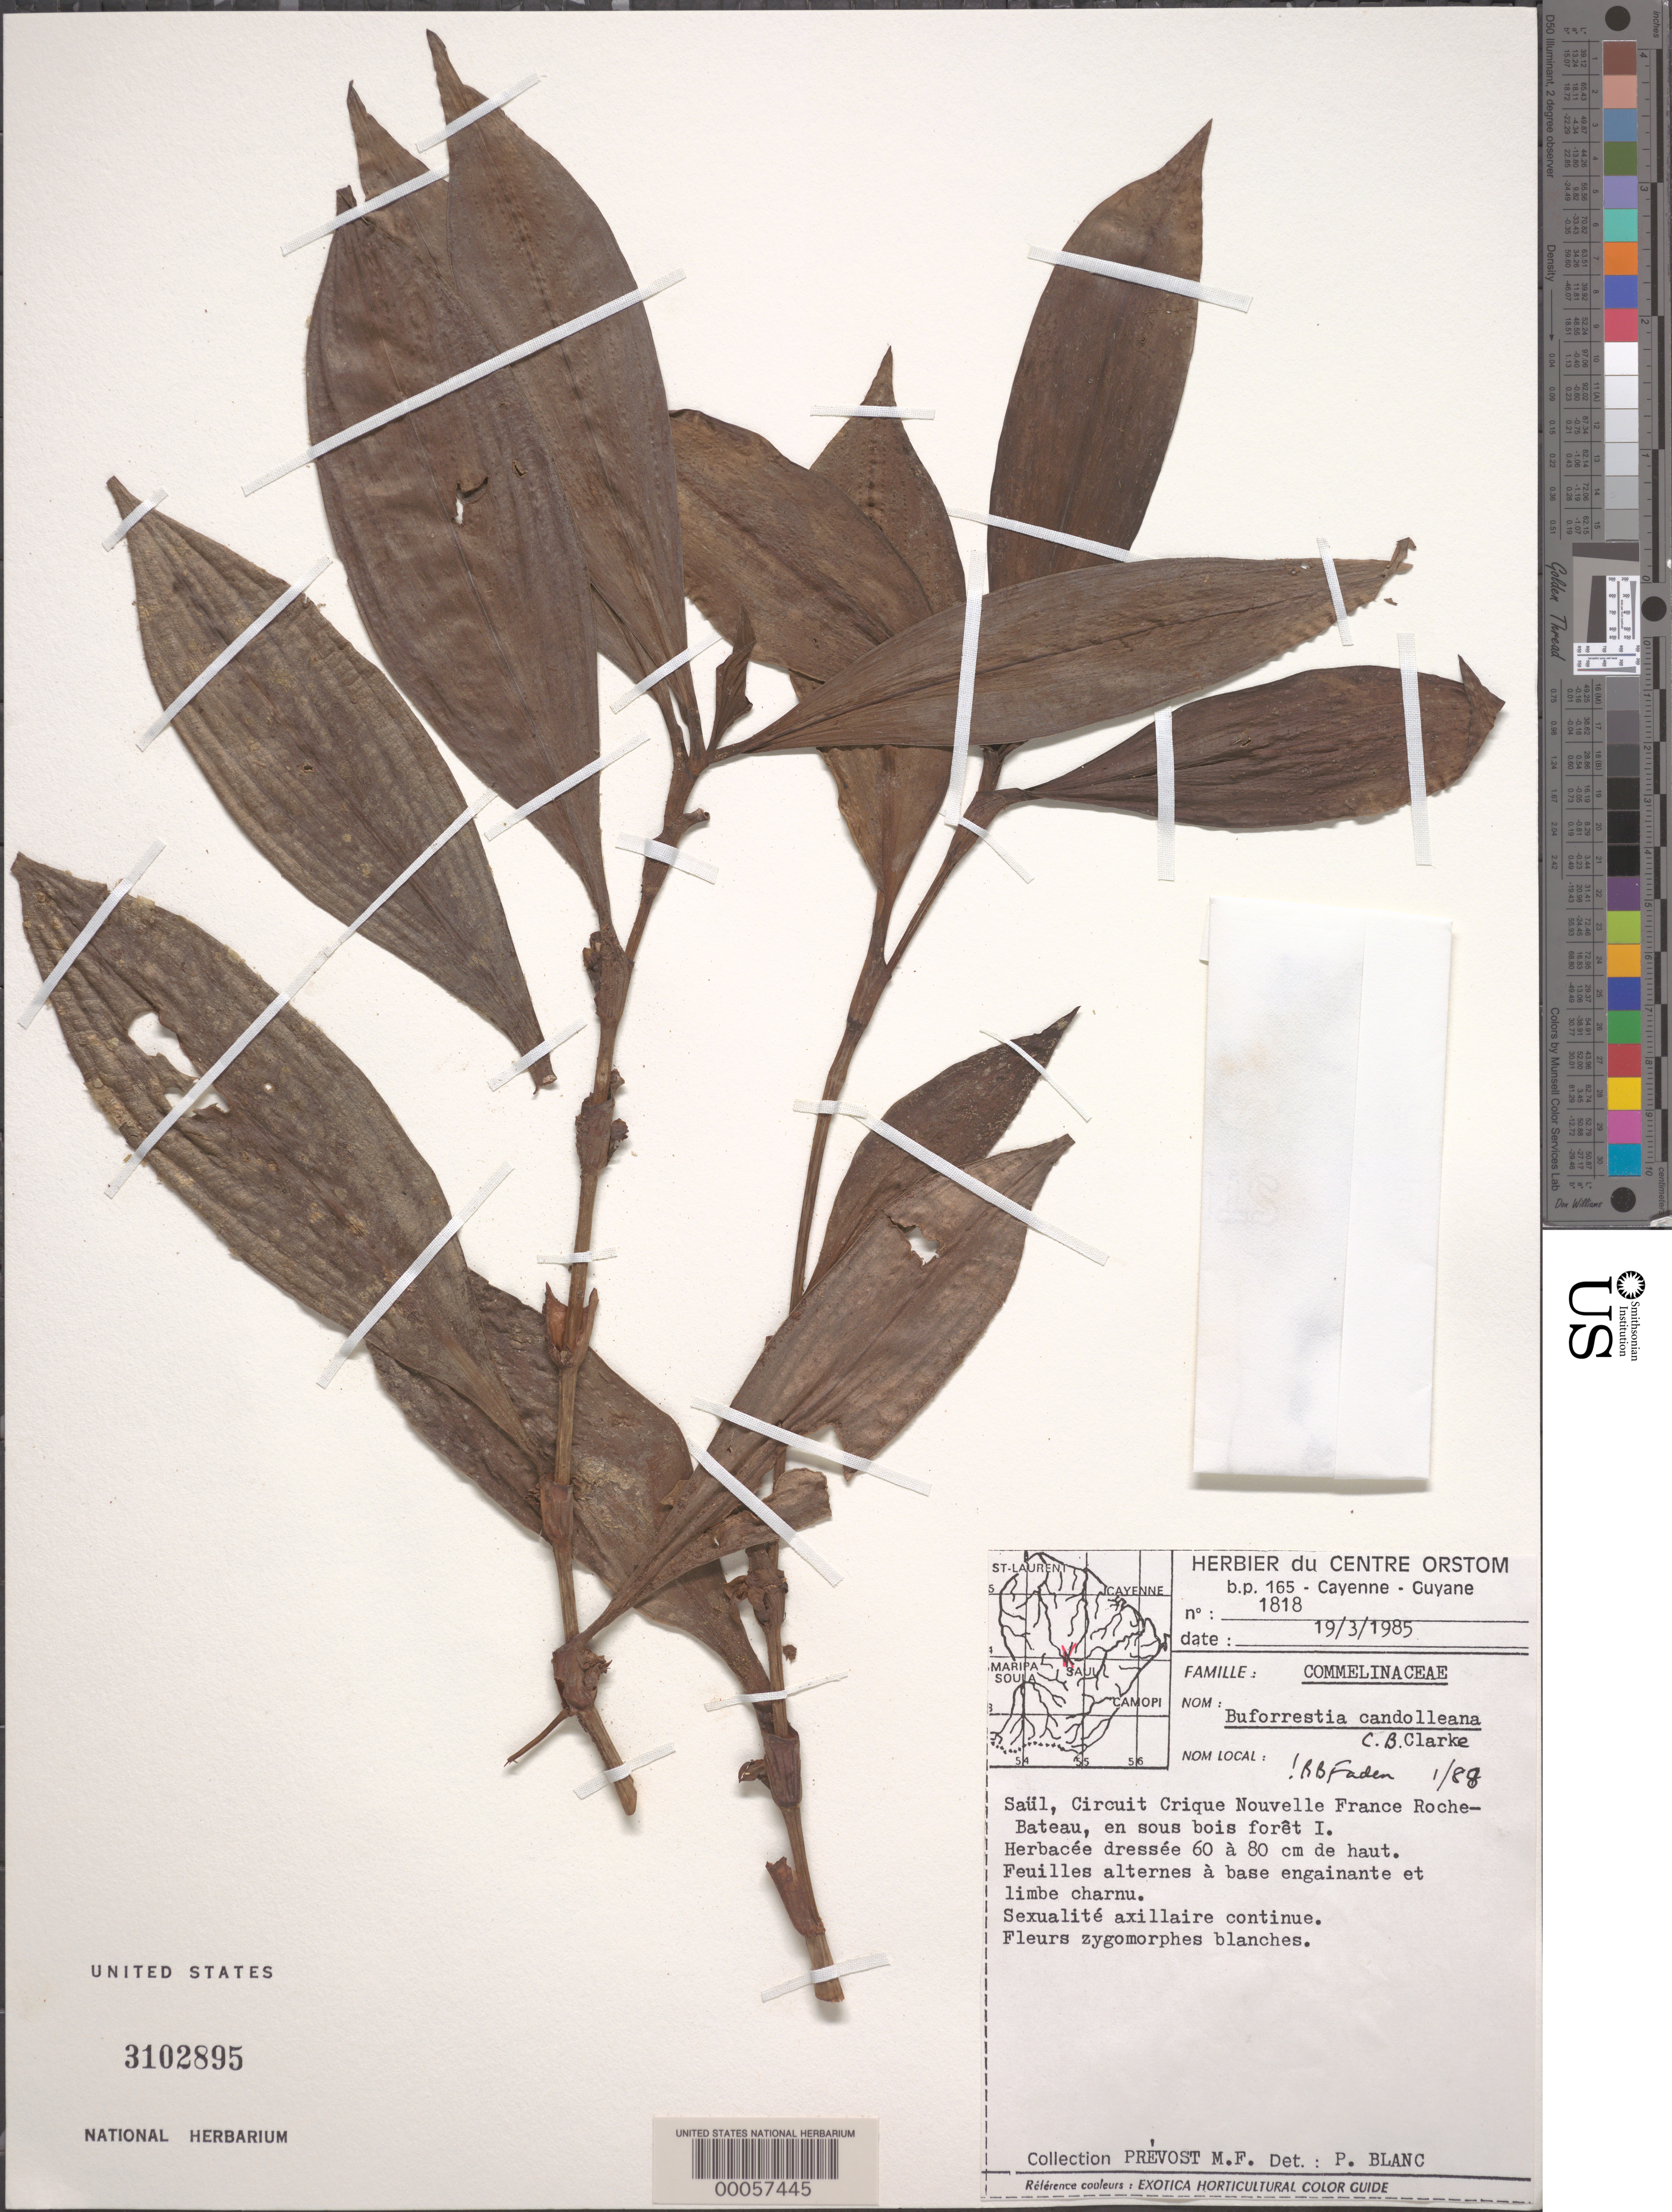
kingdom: Plantae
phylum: Tracheophyta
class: Liliopsida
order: Commelinales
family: Commelinaceae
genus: Buforrestia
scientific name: Buforrestia candolleana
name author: C.B. Clarke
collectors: M.-F. Prévost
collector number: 1818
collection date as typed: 19 Mar 1985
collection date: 1985-03-19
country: French Guiana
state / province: Saint-Laurent-du-Maroni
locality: Saul, circuit crique nouvelle france roche-bateau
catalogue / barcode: US 3102895